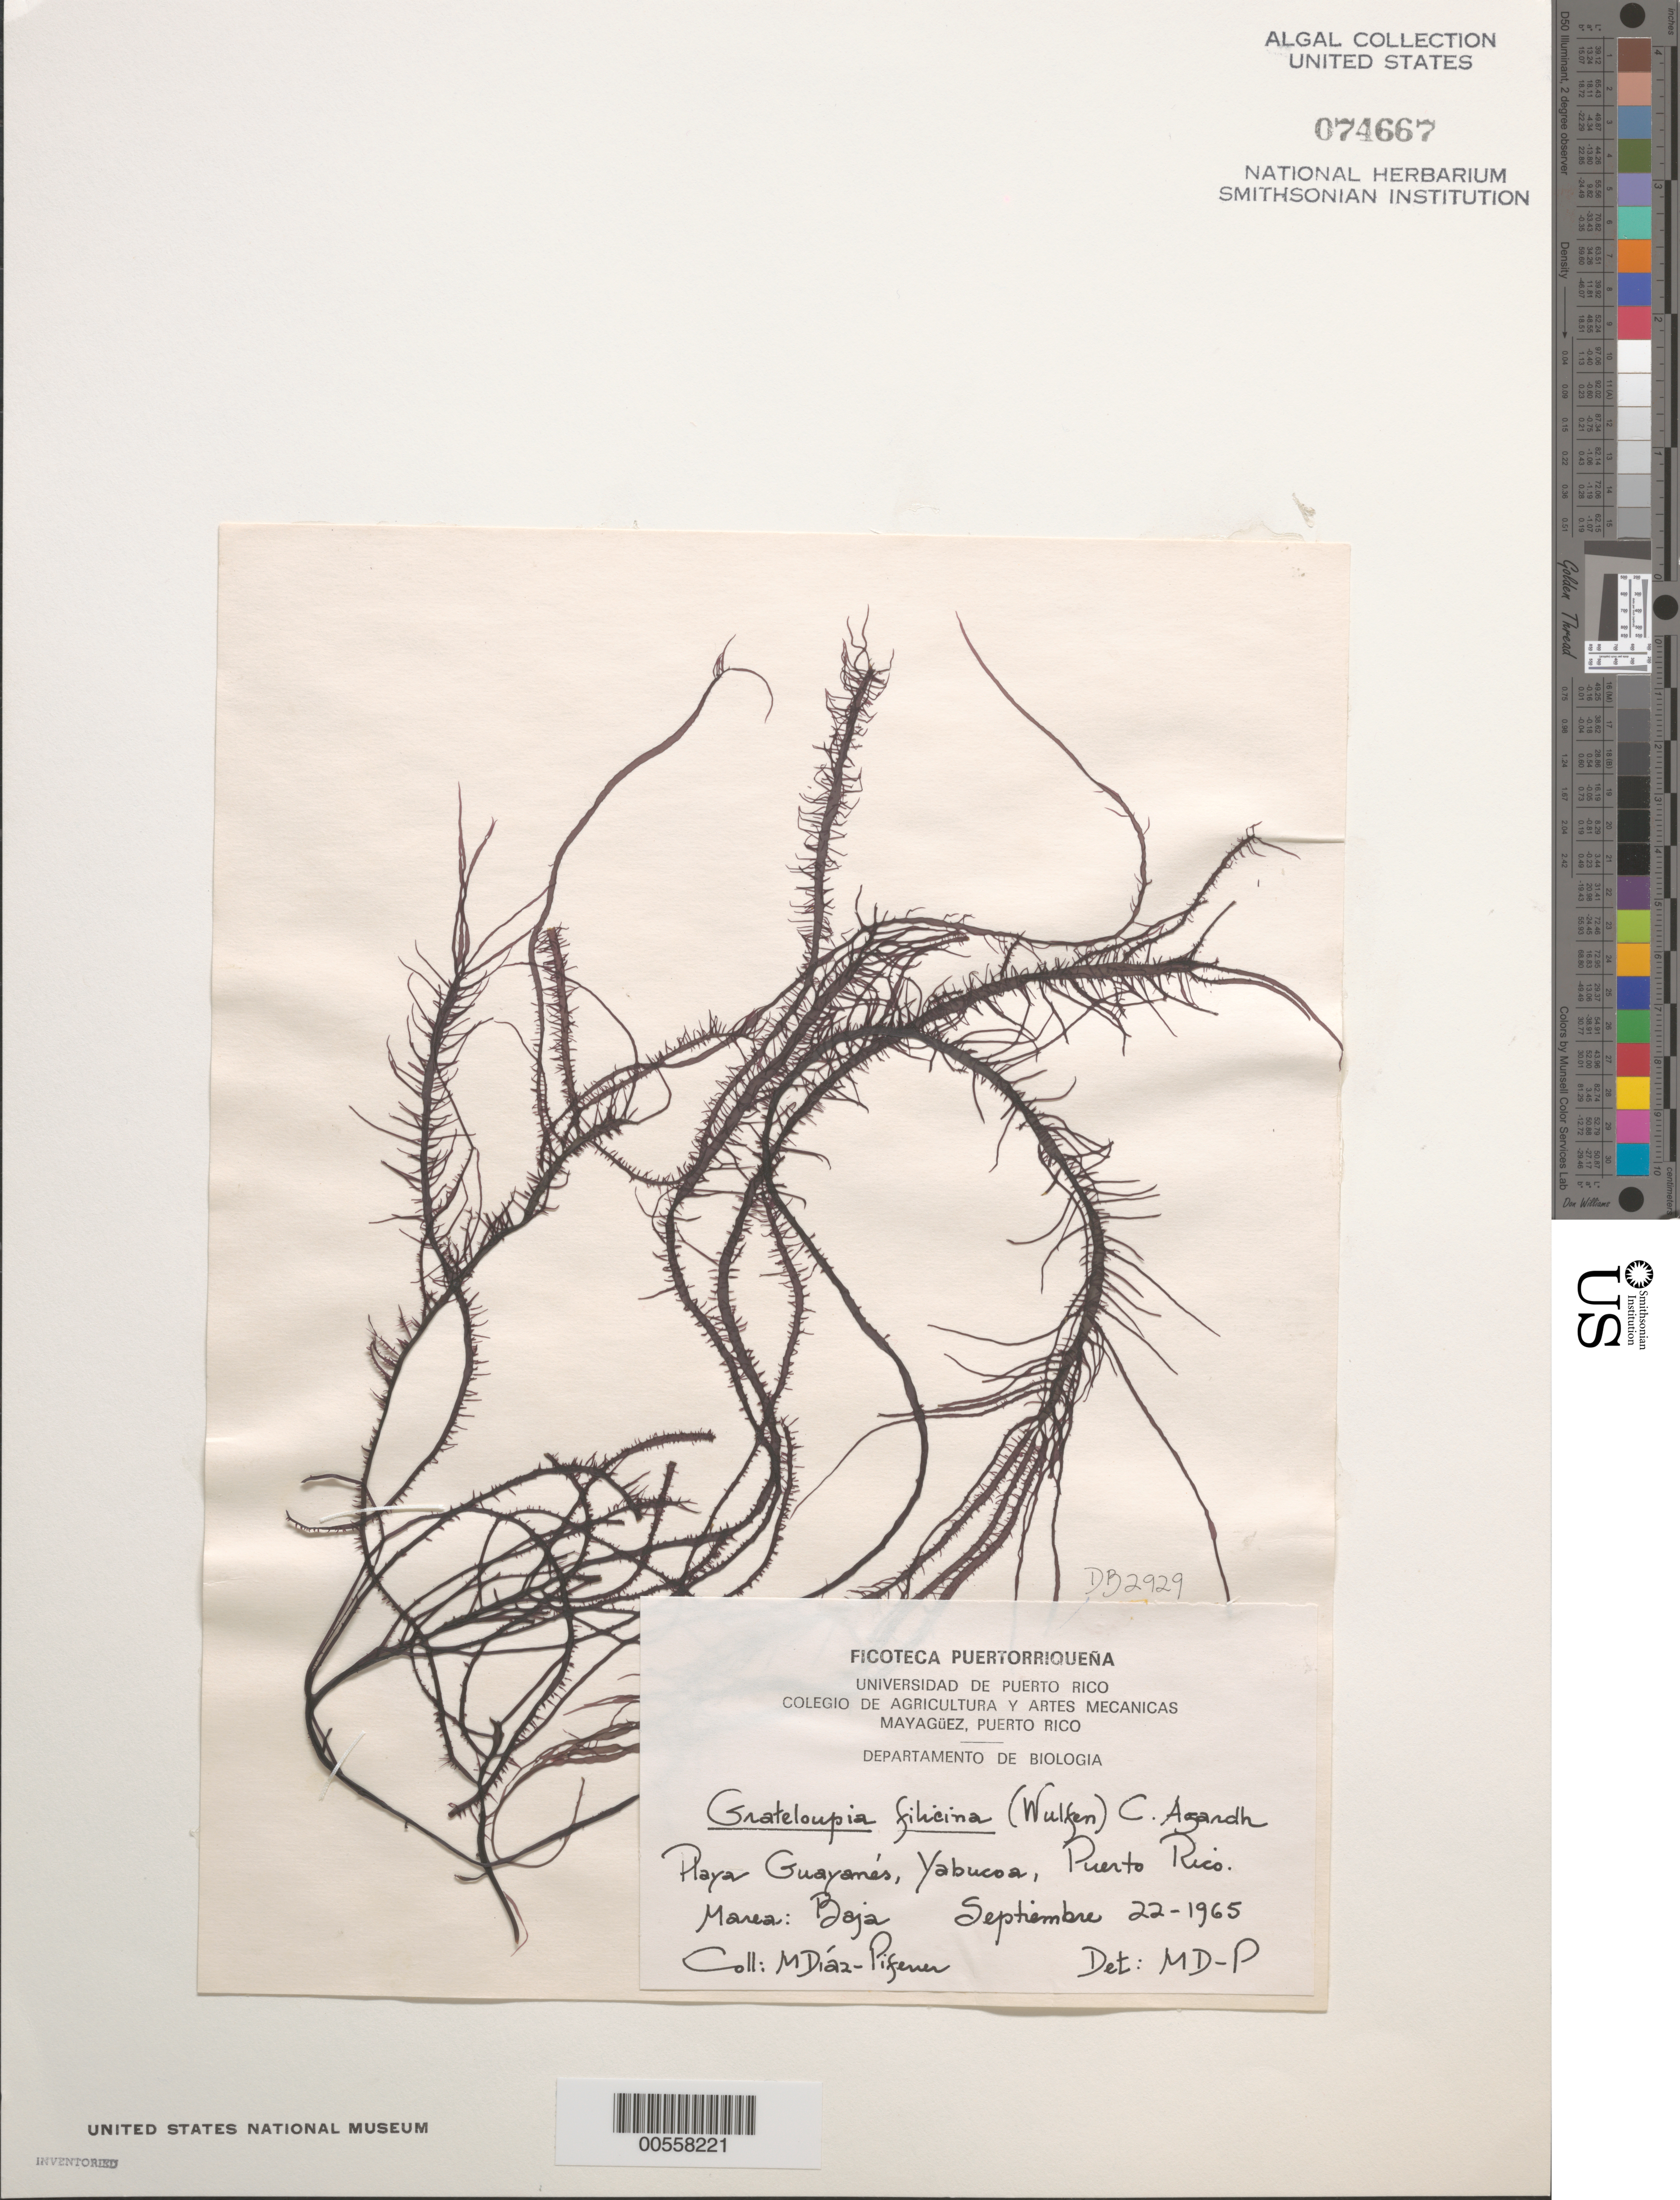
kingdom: Plantae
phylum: Rhodophyta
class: Florideophyceae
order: Halymeniales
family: Halymeniaceae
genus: Grateloupia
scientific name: Grateloupia filicina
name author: (J.V.Lamouroux) C. Agardh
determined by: Diaz-Piferrer, M.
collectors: M. Diaz-Piferrer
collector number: Db-2929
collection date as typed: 22 Sep 1965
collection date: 1965-09-22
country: Puerto Rico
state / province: Yabucoa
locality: Playa Guayanes, Puerto Yabucoa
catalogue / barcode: US 74667